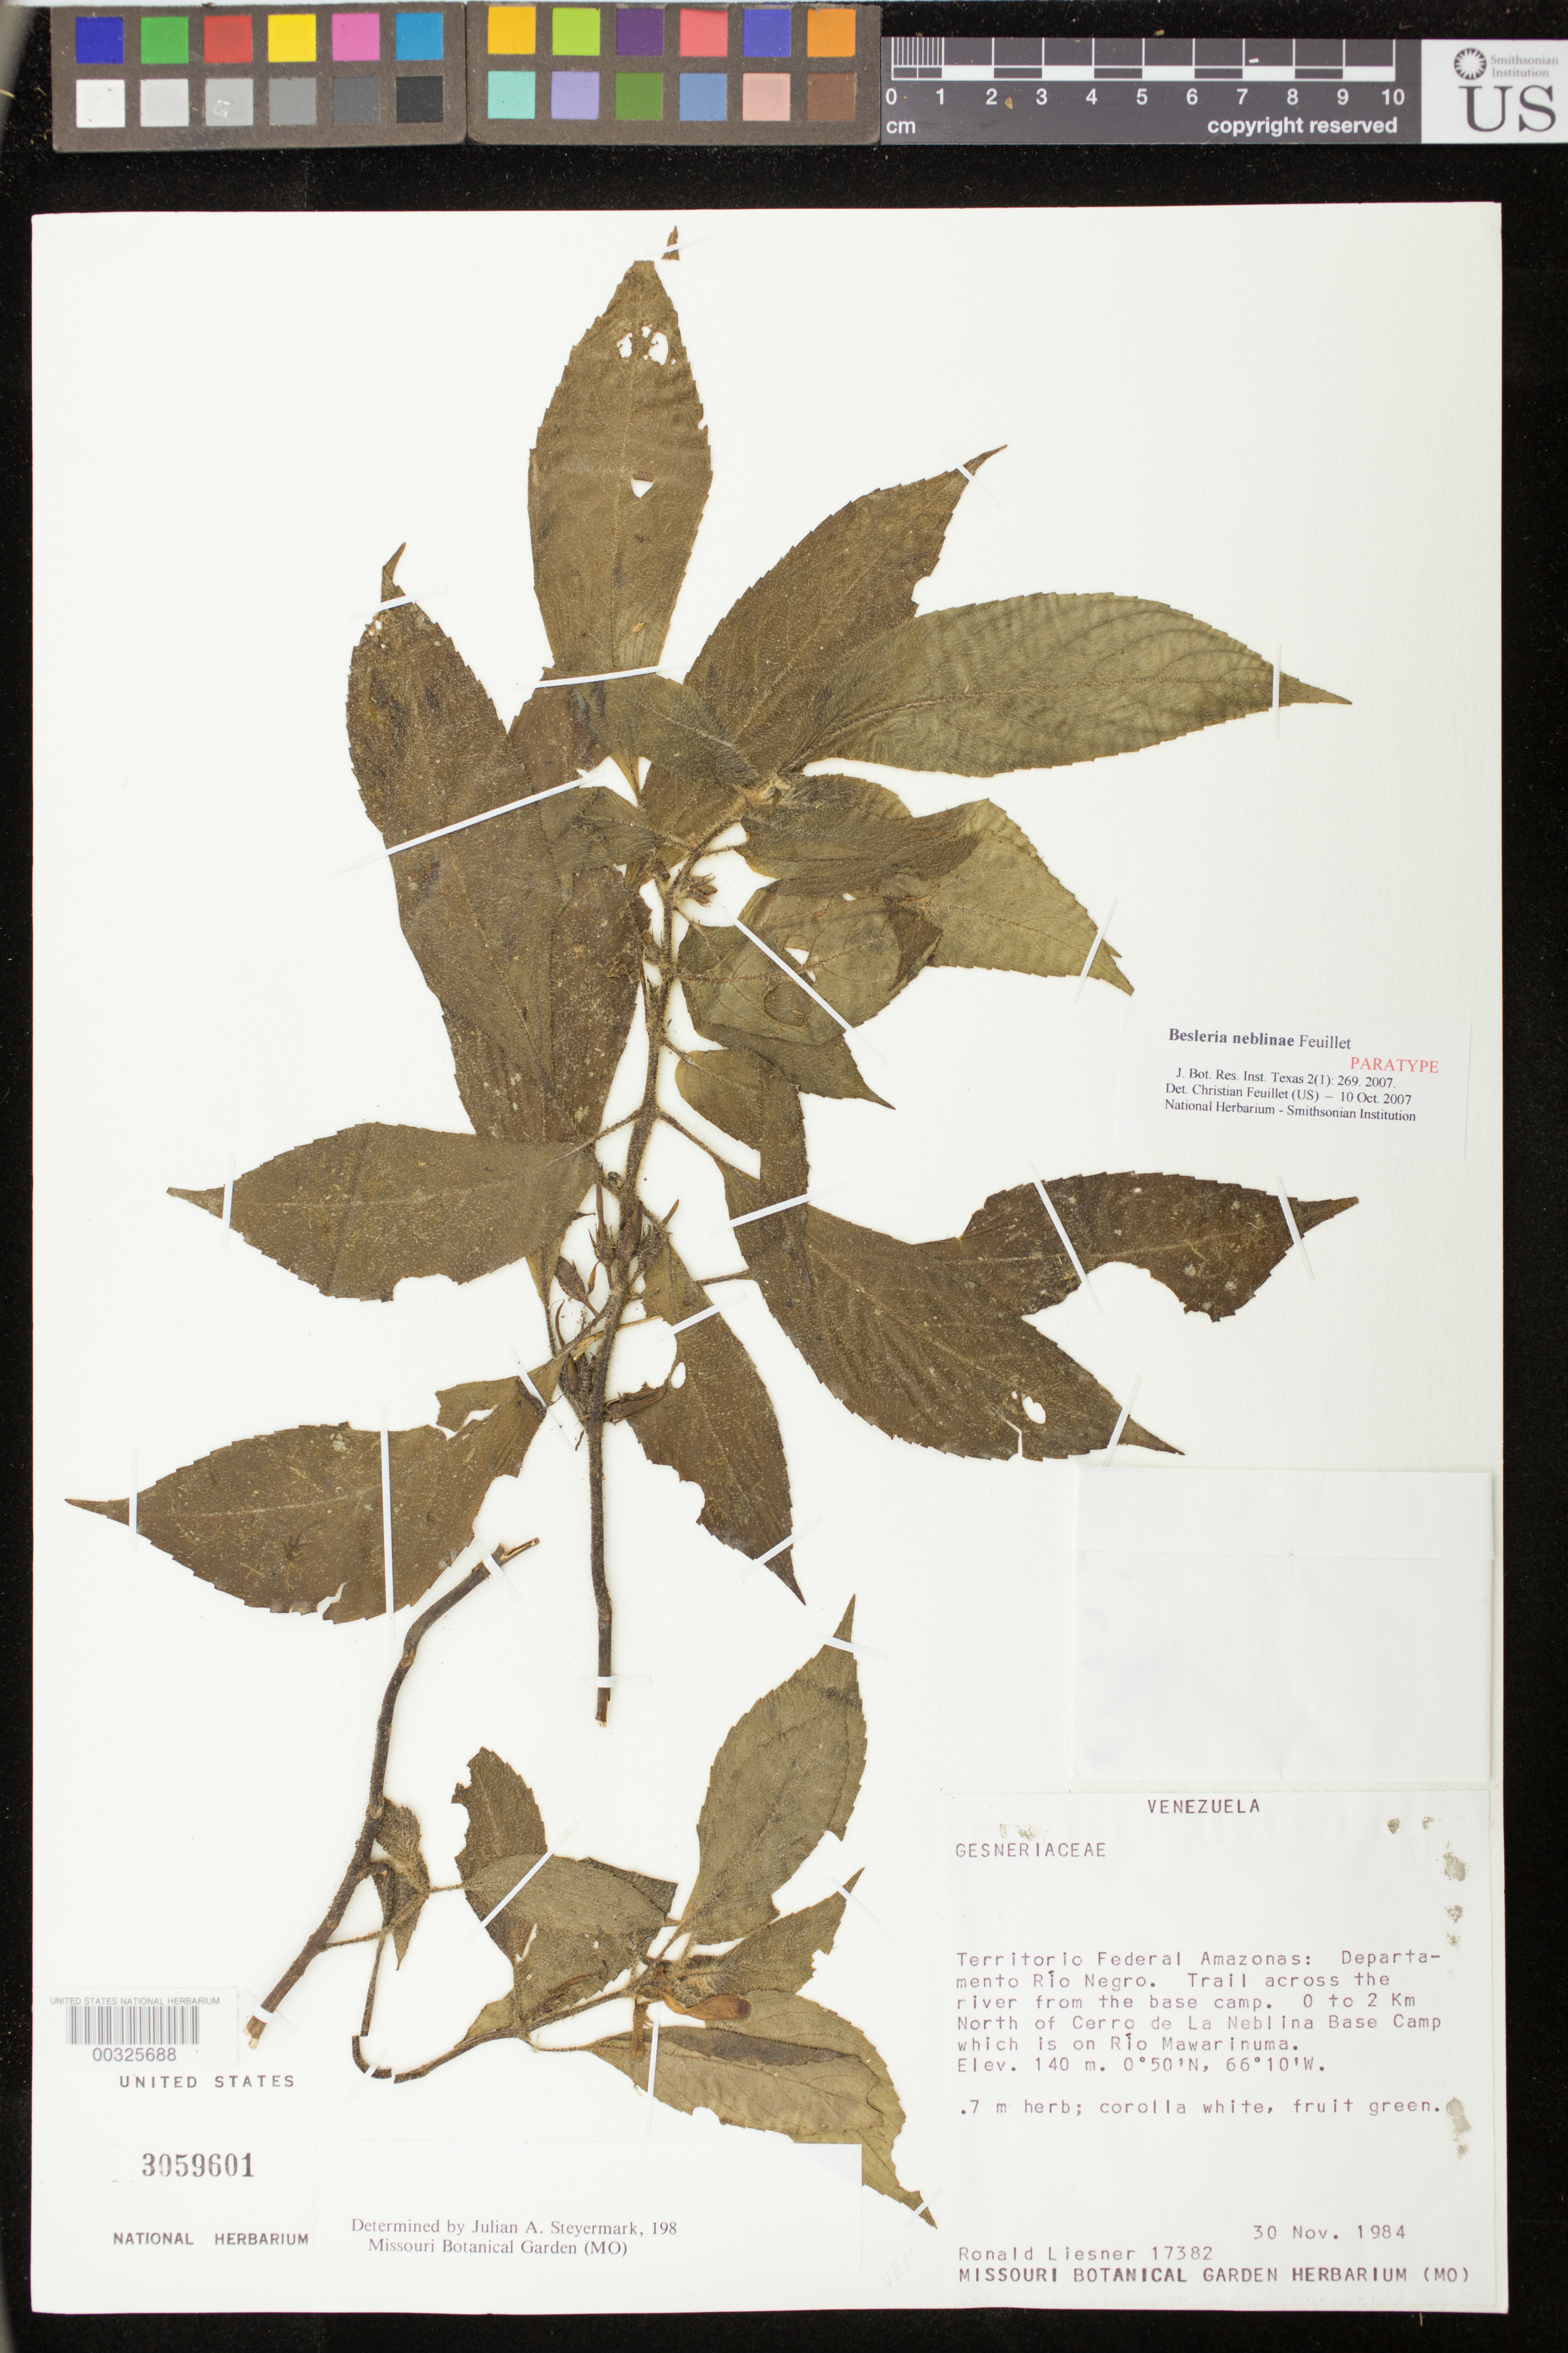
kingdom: Plantae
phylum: Tracheophyta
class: Magnoliopsida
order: Lamiales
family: Gesneriaceae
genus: Besleria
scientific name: Besleria neblinae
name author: Feuillet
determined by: Feuillet, C.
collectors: R. L. Liesner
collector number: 17382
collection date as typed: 30 Nov 1984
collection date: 1984-11-30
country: Venezuela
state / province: Amazonas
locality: Rio Negro Dept., trail across river from base camp, 0 - 2 km N of Cerro de La Neblina base camp which is on Rio Mawarinuma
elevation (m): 140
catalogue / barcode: US 3059601